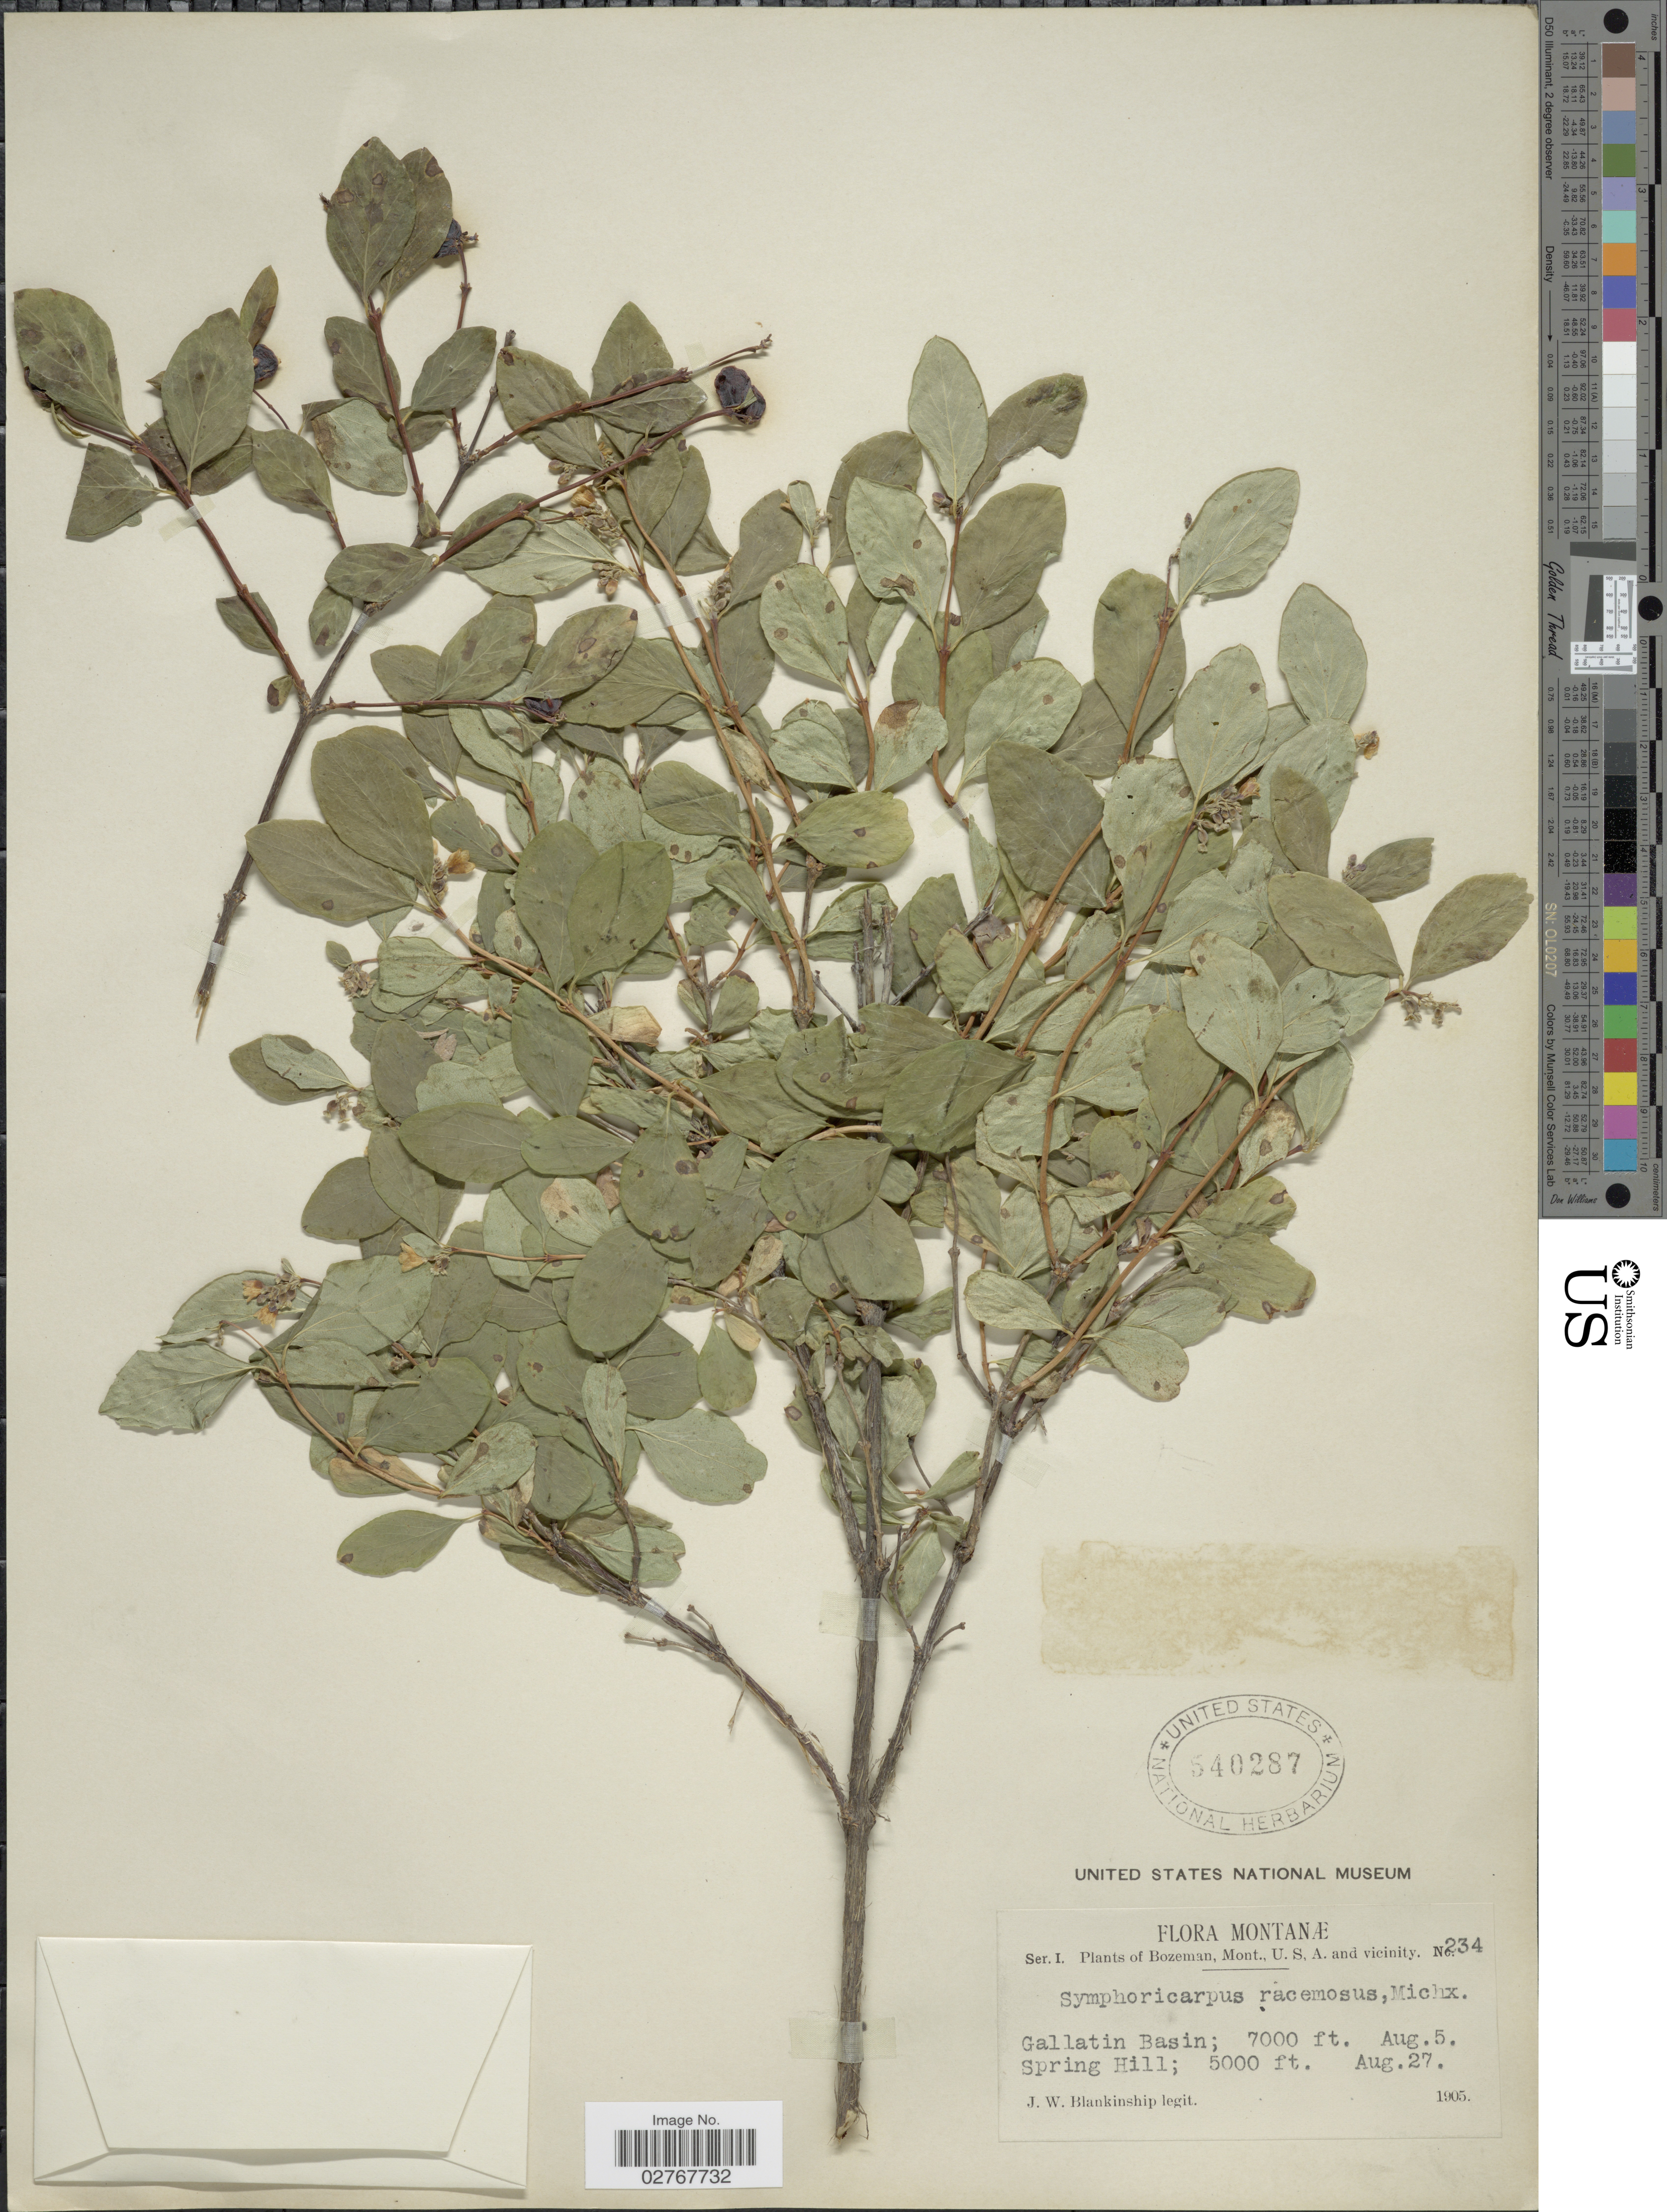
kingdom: Plantae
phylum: Tracheophyta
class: Magnoliopsida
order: Dipsacales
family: Caprifoliaceae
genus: Symphoricarpos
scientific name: Symphoricarpos rivularis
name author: Suksd.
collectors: J. W. Blankinship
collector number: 234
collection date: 1905-08-05/1905-08-27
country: United States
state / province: Montana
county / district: Gallatin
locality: Bozeman, Gallatin Basin, Spring Hill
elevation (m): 1524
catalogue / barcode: US 540287